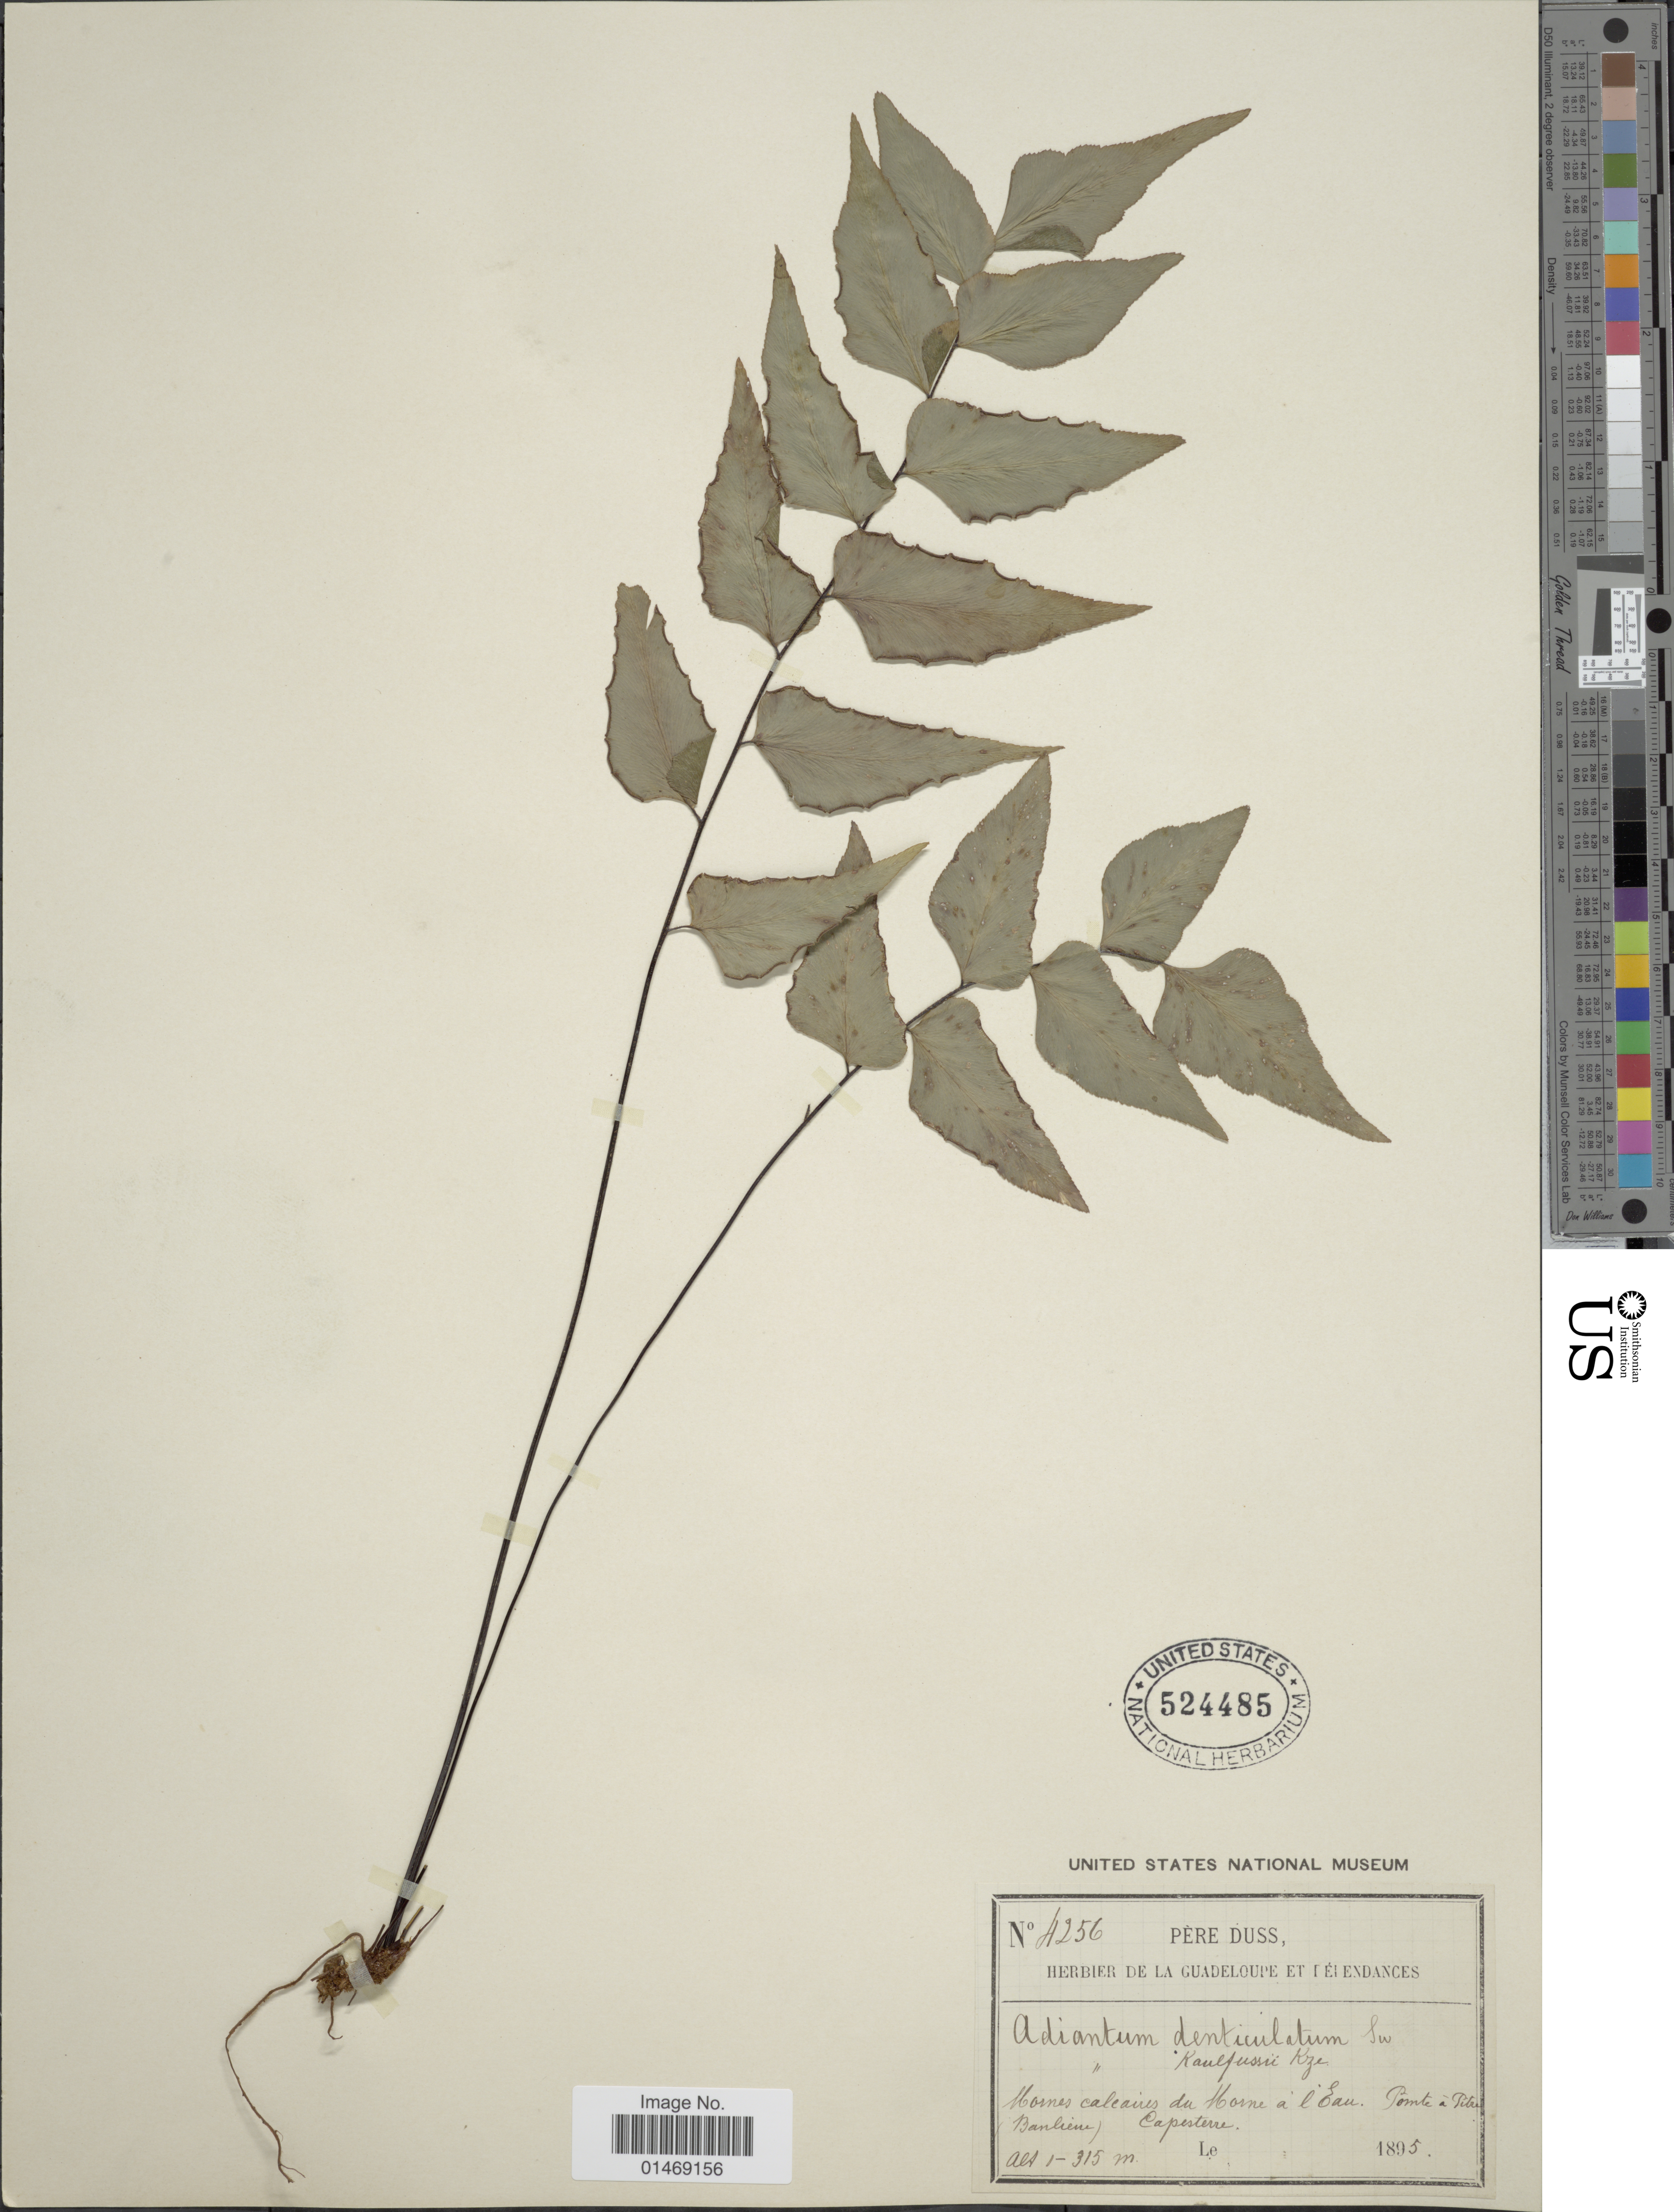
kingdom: Plantae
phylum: Tracheophyta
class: Polypodiopsida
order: Polypodiales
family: Pteridaceae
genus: Adiantum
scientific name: Adiantum petiolatum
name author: Desv.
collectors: Père Duss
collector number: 4256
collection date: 1895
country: Guadeloupe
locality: Mornes calcaires du Morne a l'Eau. Pointe a Pitre (Banlieue) Capesterre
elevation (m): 1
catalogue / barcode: US 524485